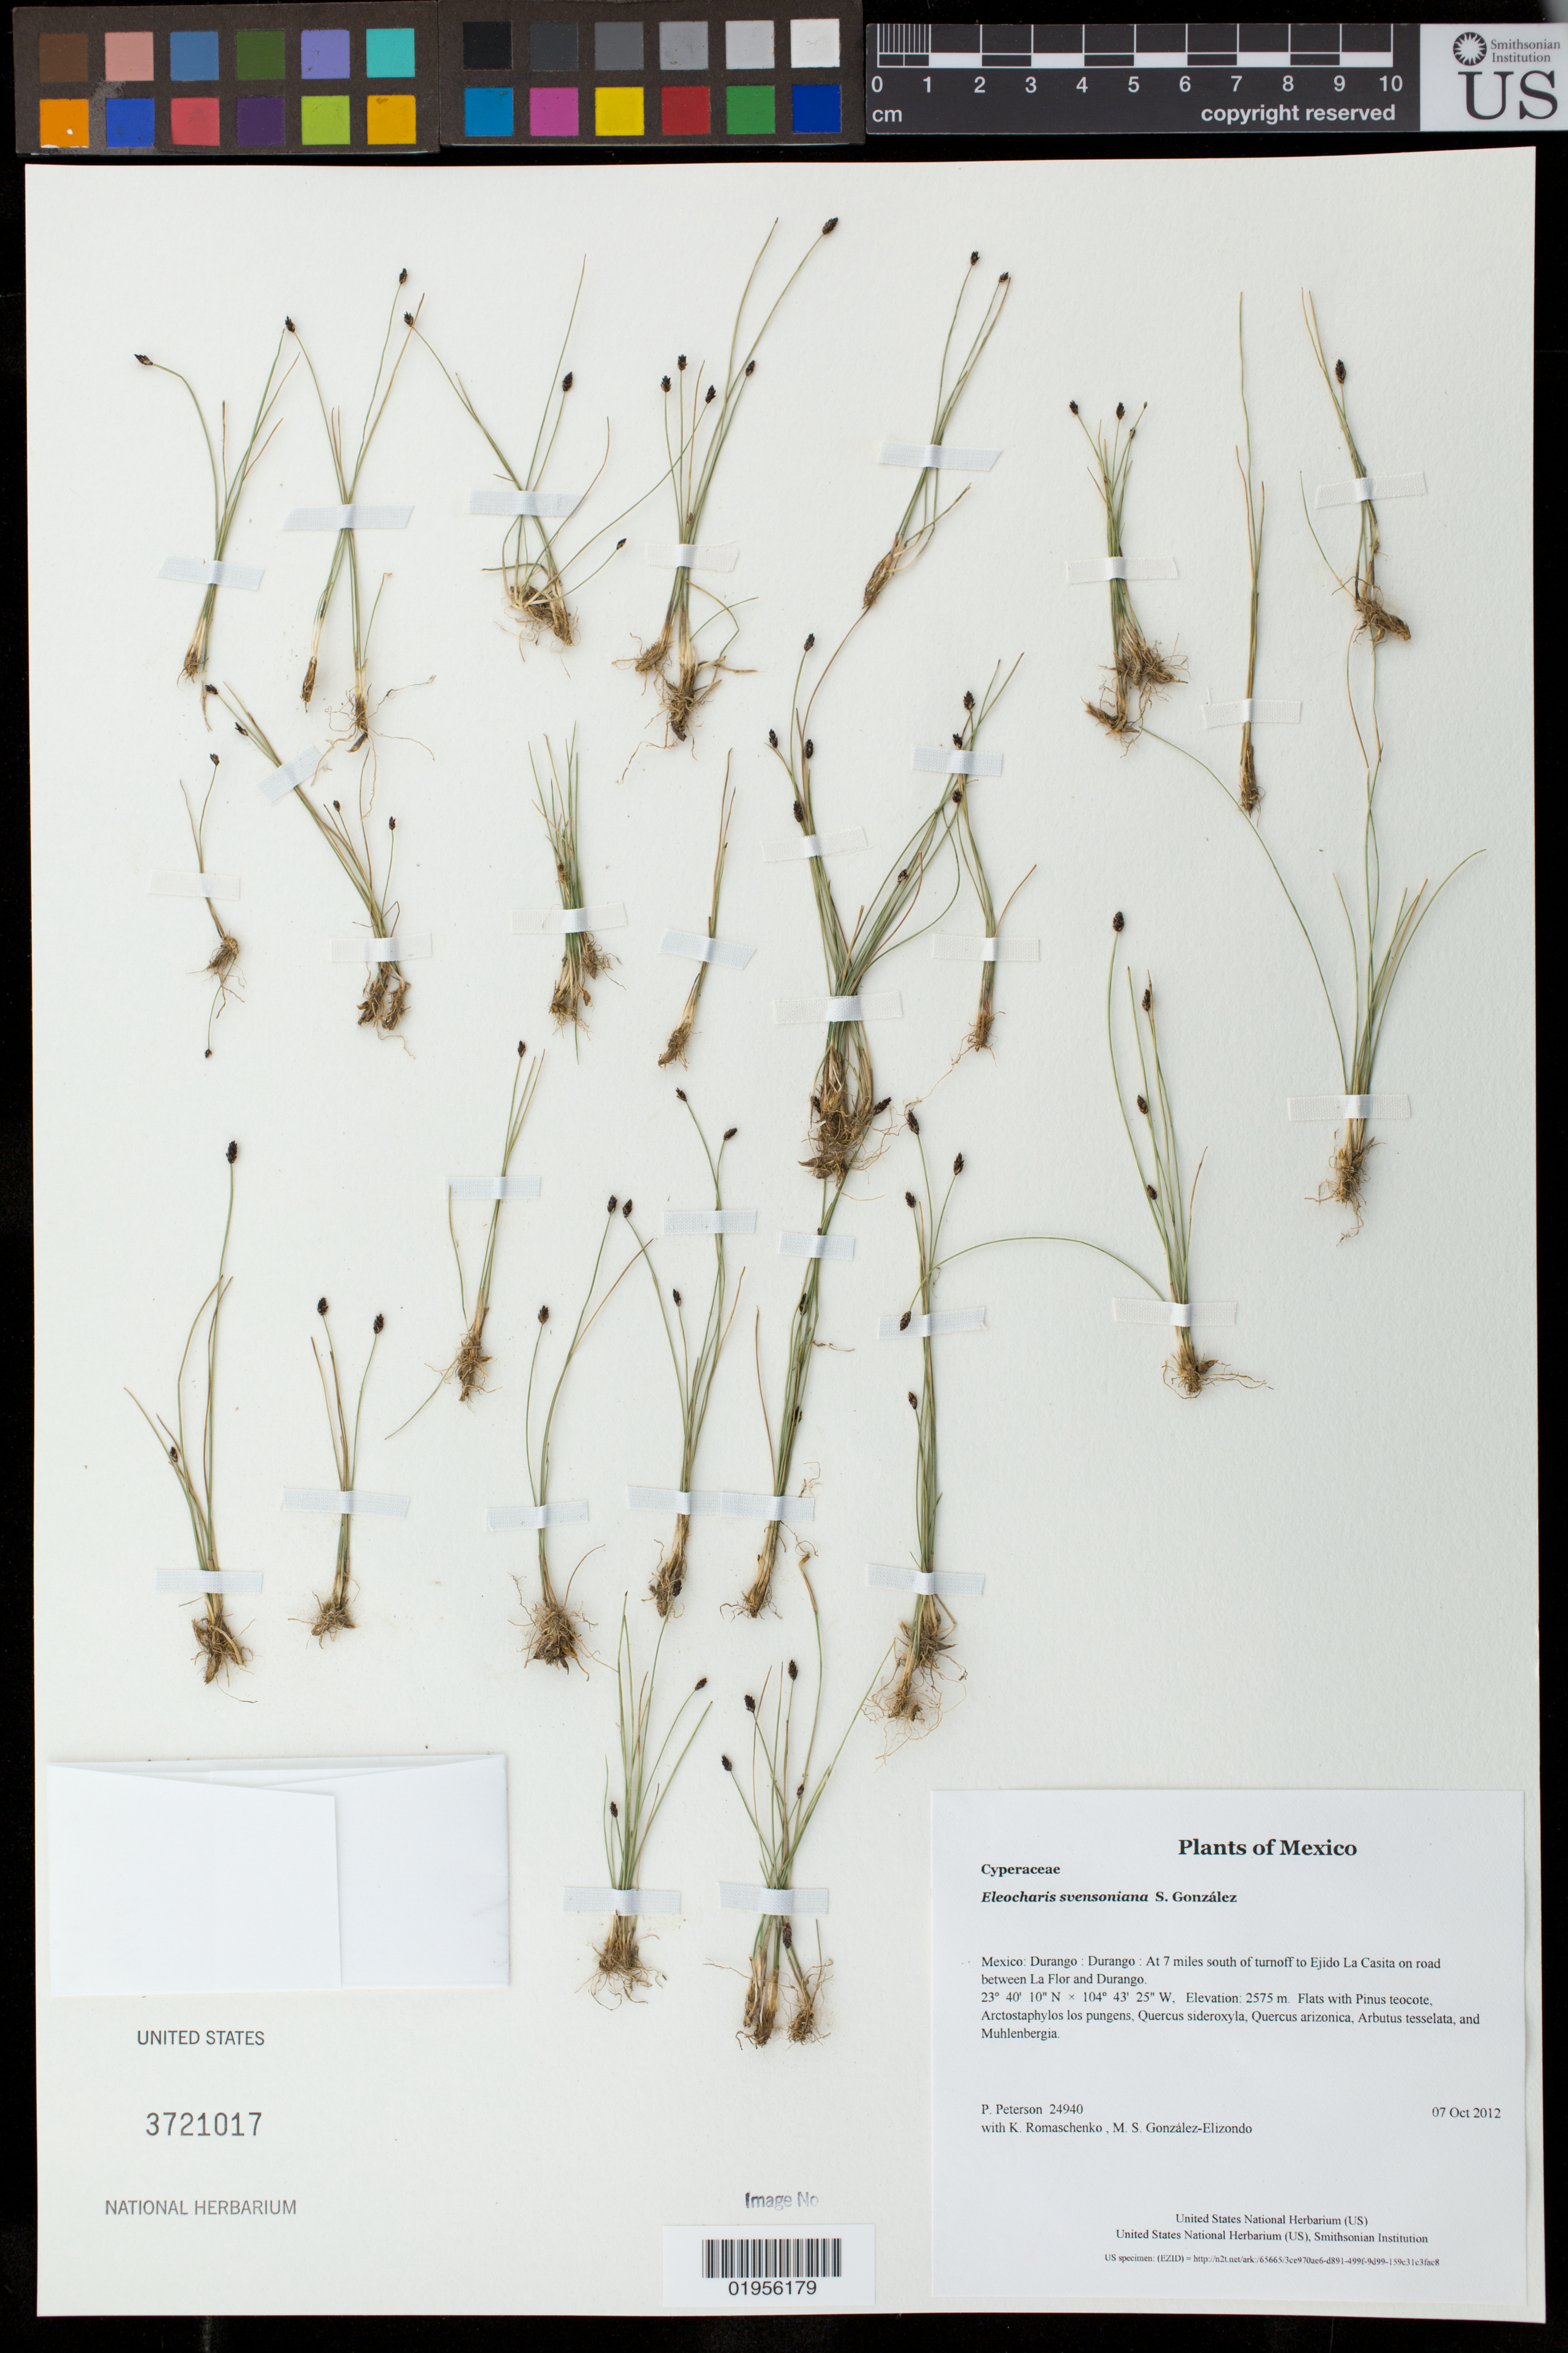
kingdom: Plantae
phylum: Tracheophyta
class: Liliopsida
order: Poales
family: Cyperaceae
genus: Eleocharis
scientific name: Eleocharis svensoniana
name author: S. González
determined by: González-Elizondo, María Socorro, (MEXICO)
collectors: P. M. Peterson, K. Romaschenko & M. S. González-Elizondo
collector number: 24940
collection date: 2012-10-07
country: Mexico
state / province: Durango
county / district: Durango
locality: At 7 miles south of turnoff to Ejido La Casita on road between La Flor and Durango.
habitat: Flats with Pinus teocote, Arctostaphylos los pungens, Quercus sideroxyla, Quercus arizonica, Arbutus tesselata, and Muhlenbergia.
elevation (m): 2575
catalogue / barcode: US 3721017